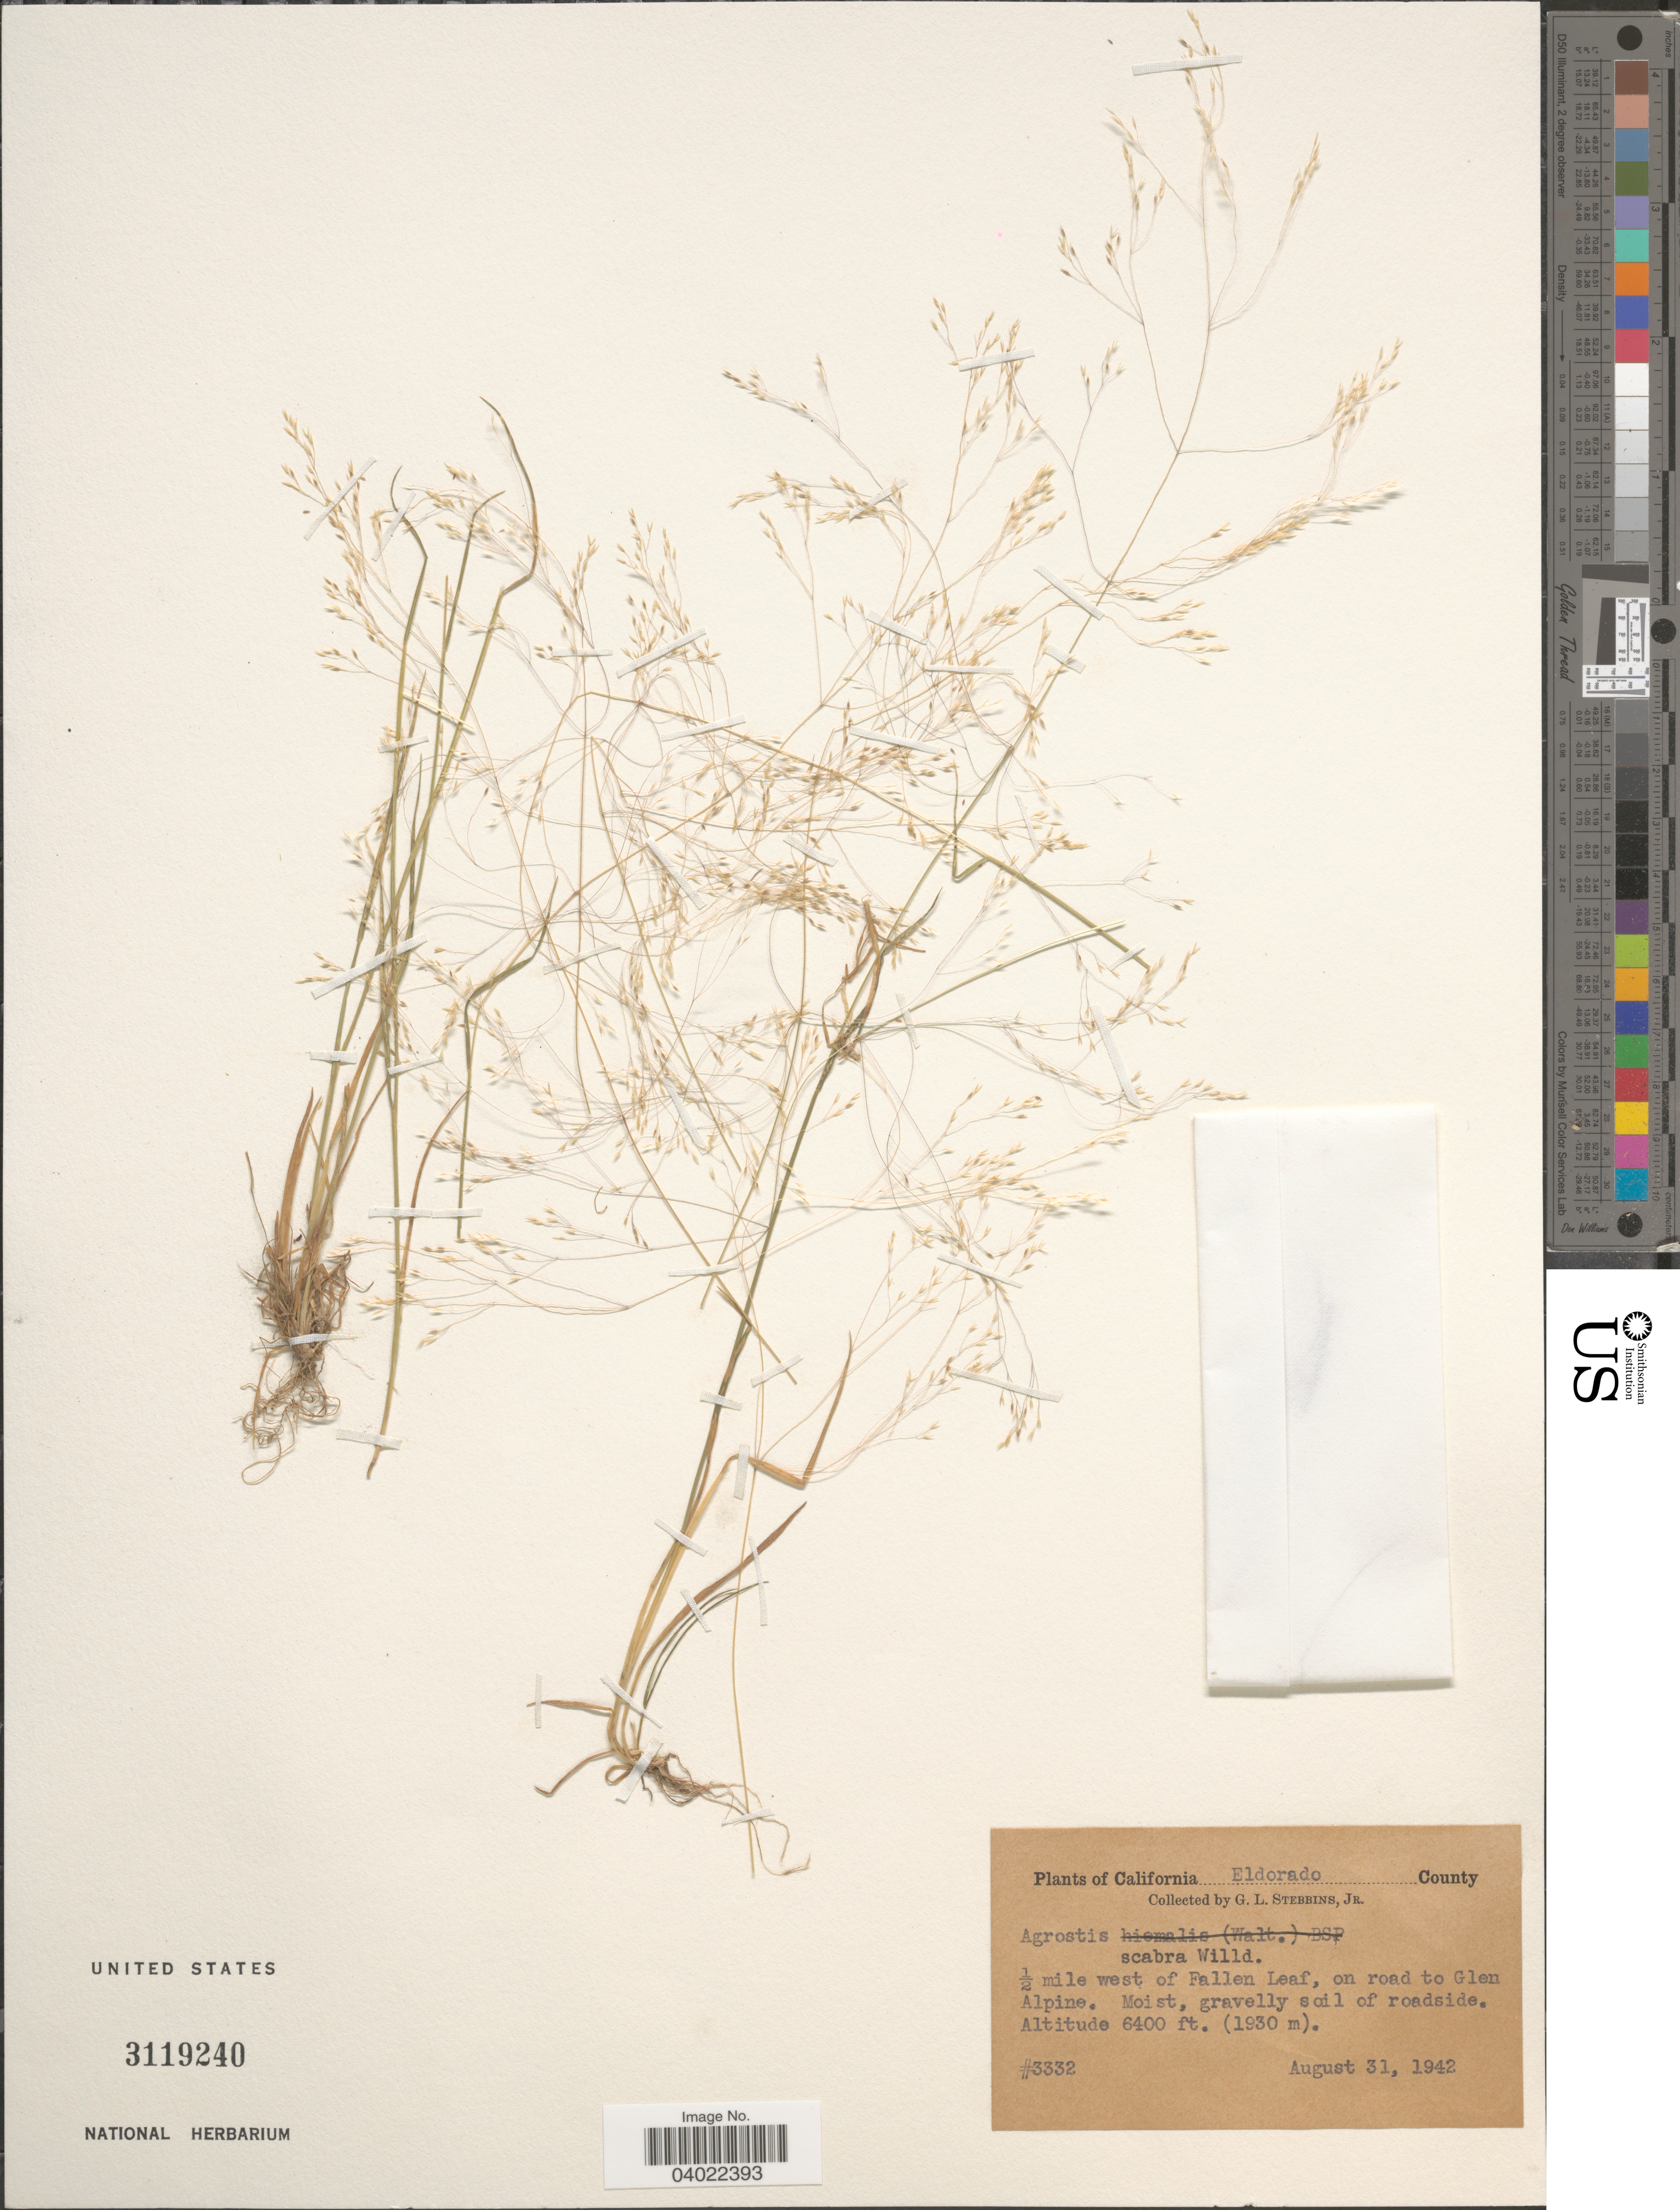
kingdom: Plantae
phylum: Tracheophyta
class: Liliopsida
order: Poales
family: Poaceae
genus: Agrostis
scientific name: Agrostis scabra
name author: Willd.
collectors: G. L. Stebbins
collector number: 3332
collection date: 1942-08-31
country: United States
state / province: California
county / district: El Dorado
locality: Eldorado County. ½ mile west of Fallen Leaf, on road to Glen Alpine.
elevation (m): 1951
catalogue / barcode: US 3119240